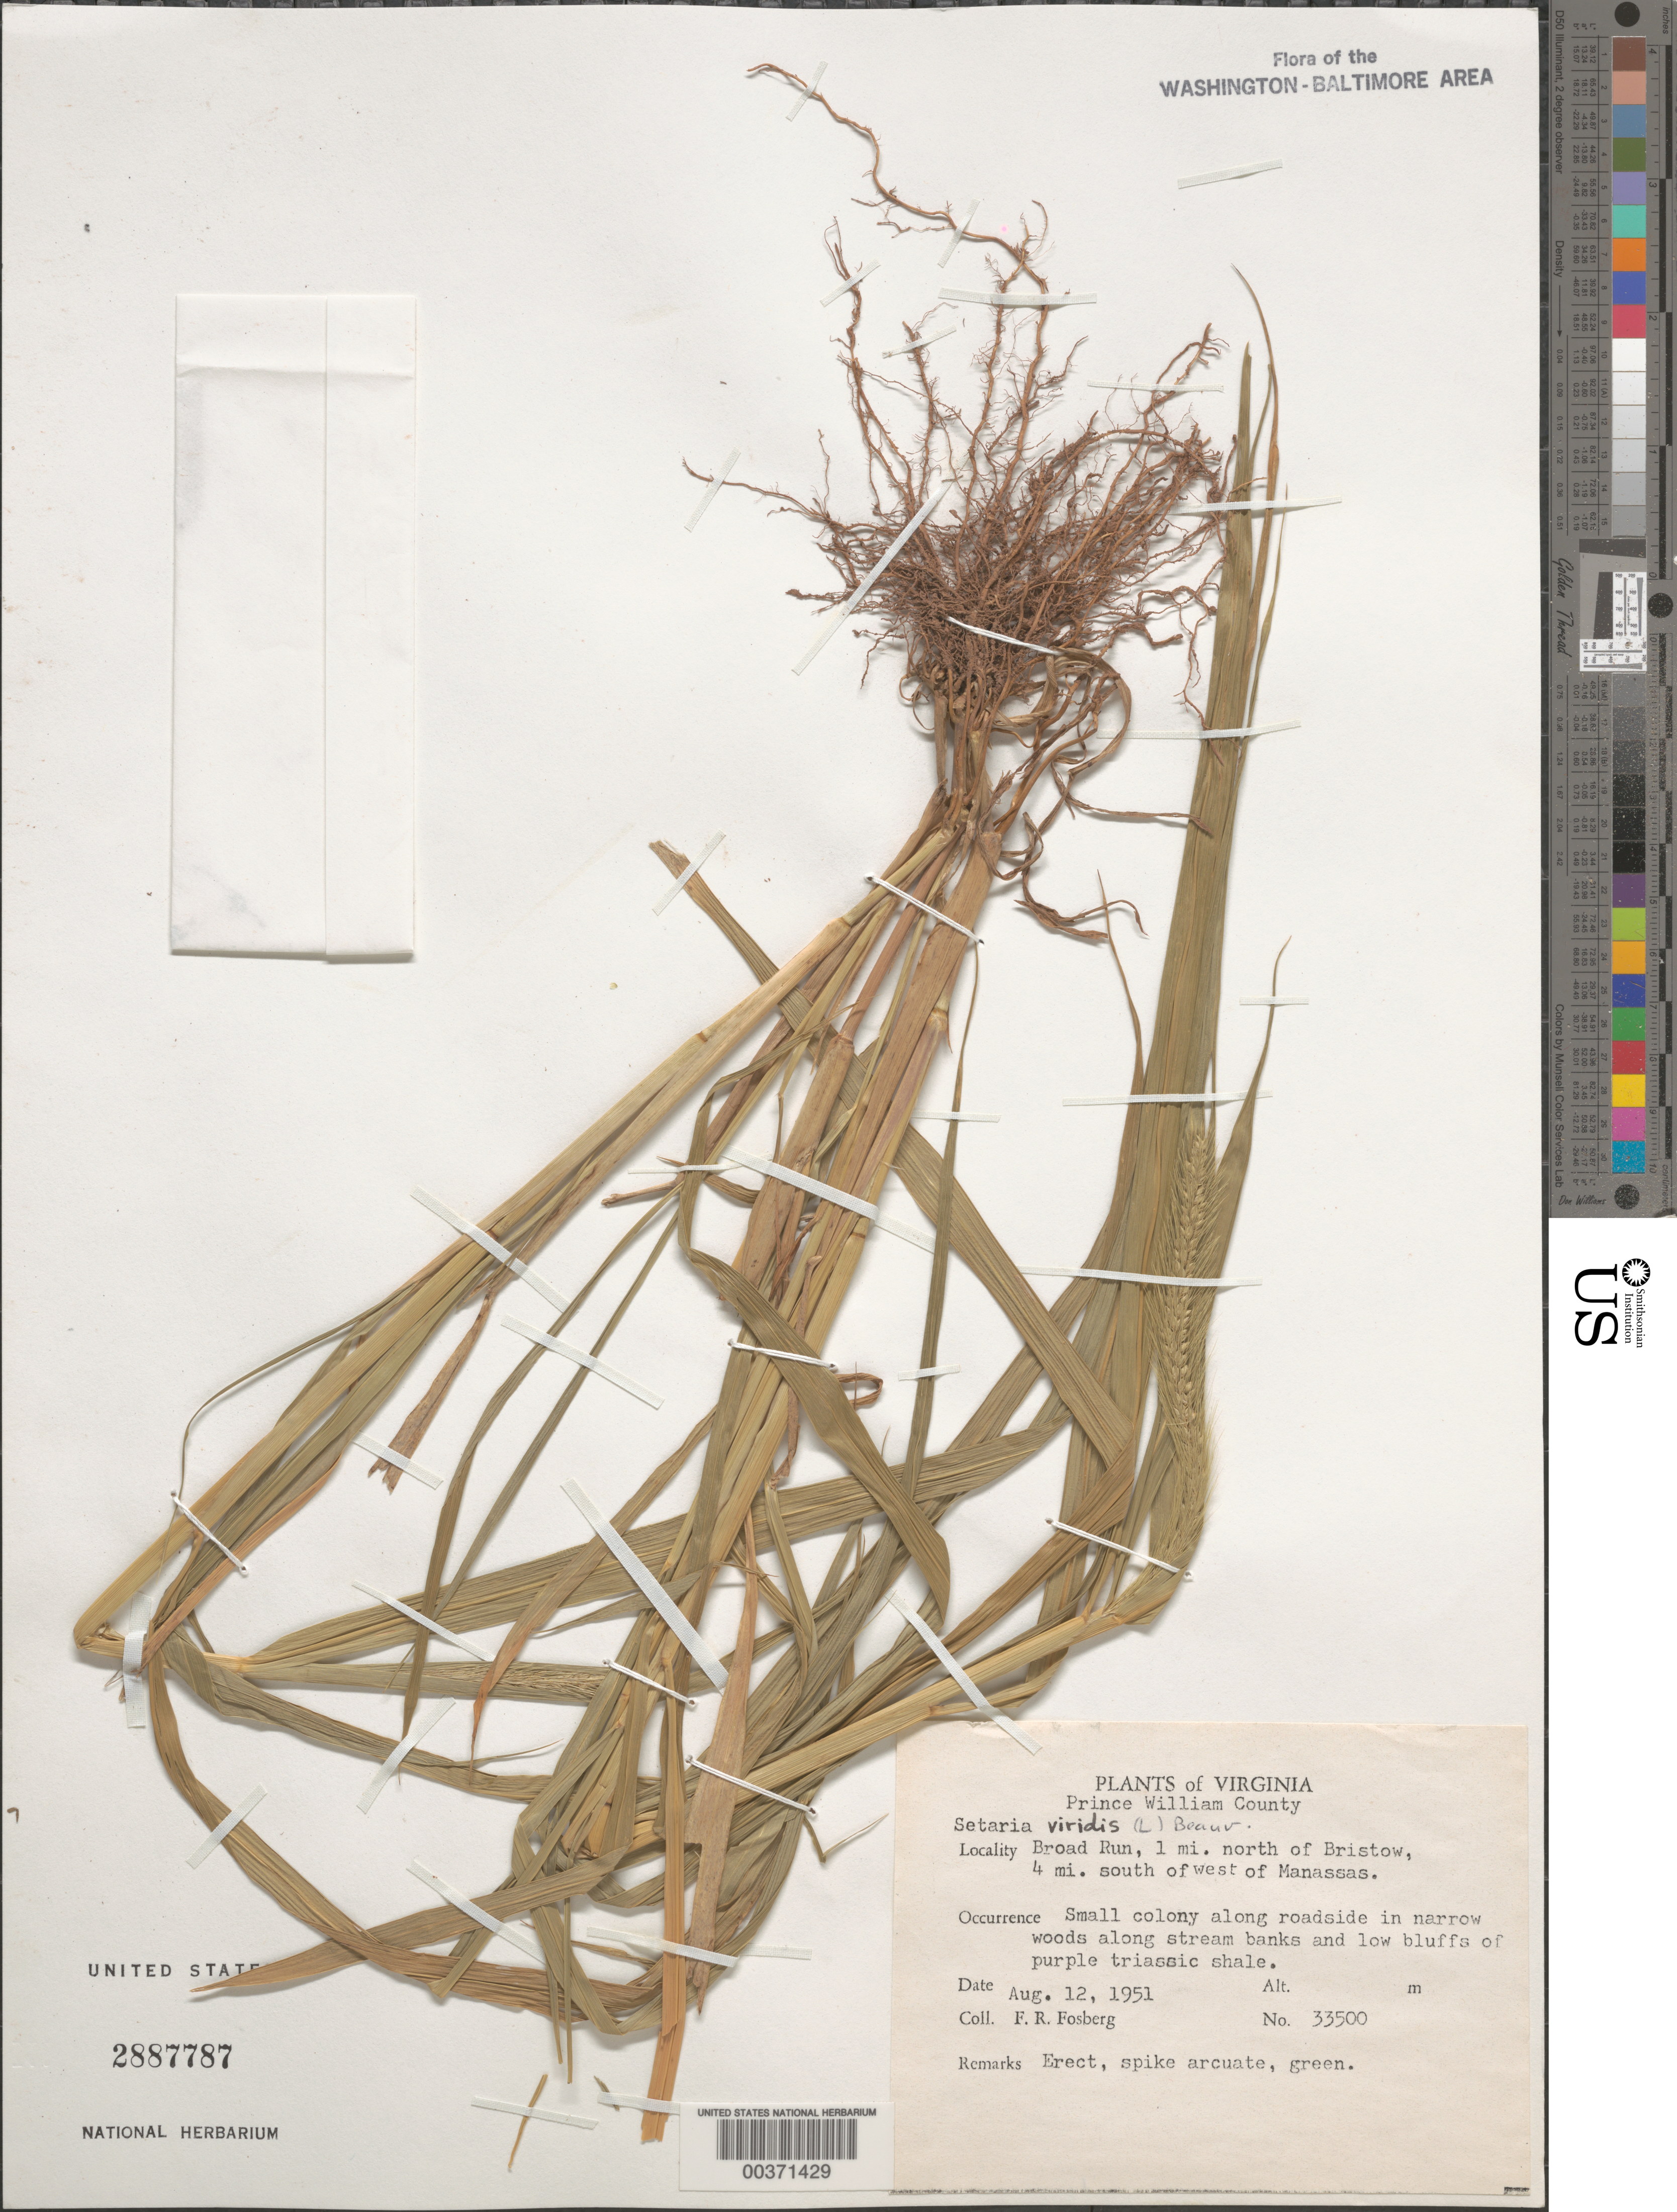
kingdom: Plantae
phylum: Tracheophyta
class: Liliopsida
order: Poales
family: Poaceae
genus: Setaria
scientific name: Setaria viridis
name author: (L.) P. Beauv.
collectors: F. R. Fosberg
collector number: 33500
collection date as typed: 12 Aug 1951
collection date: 1951-08-12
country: United States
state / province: Virginia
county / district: Prince William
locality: Broad Run, 1 Mile N of Bristow, 4 miles SW of Manassas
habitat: Roadside in narrow woods along stream banks and low bluffs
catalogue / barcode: US 2887787